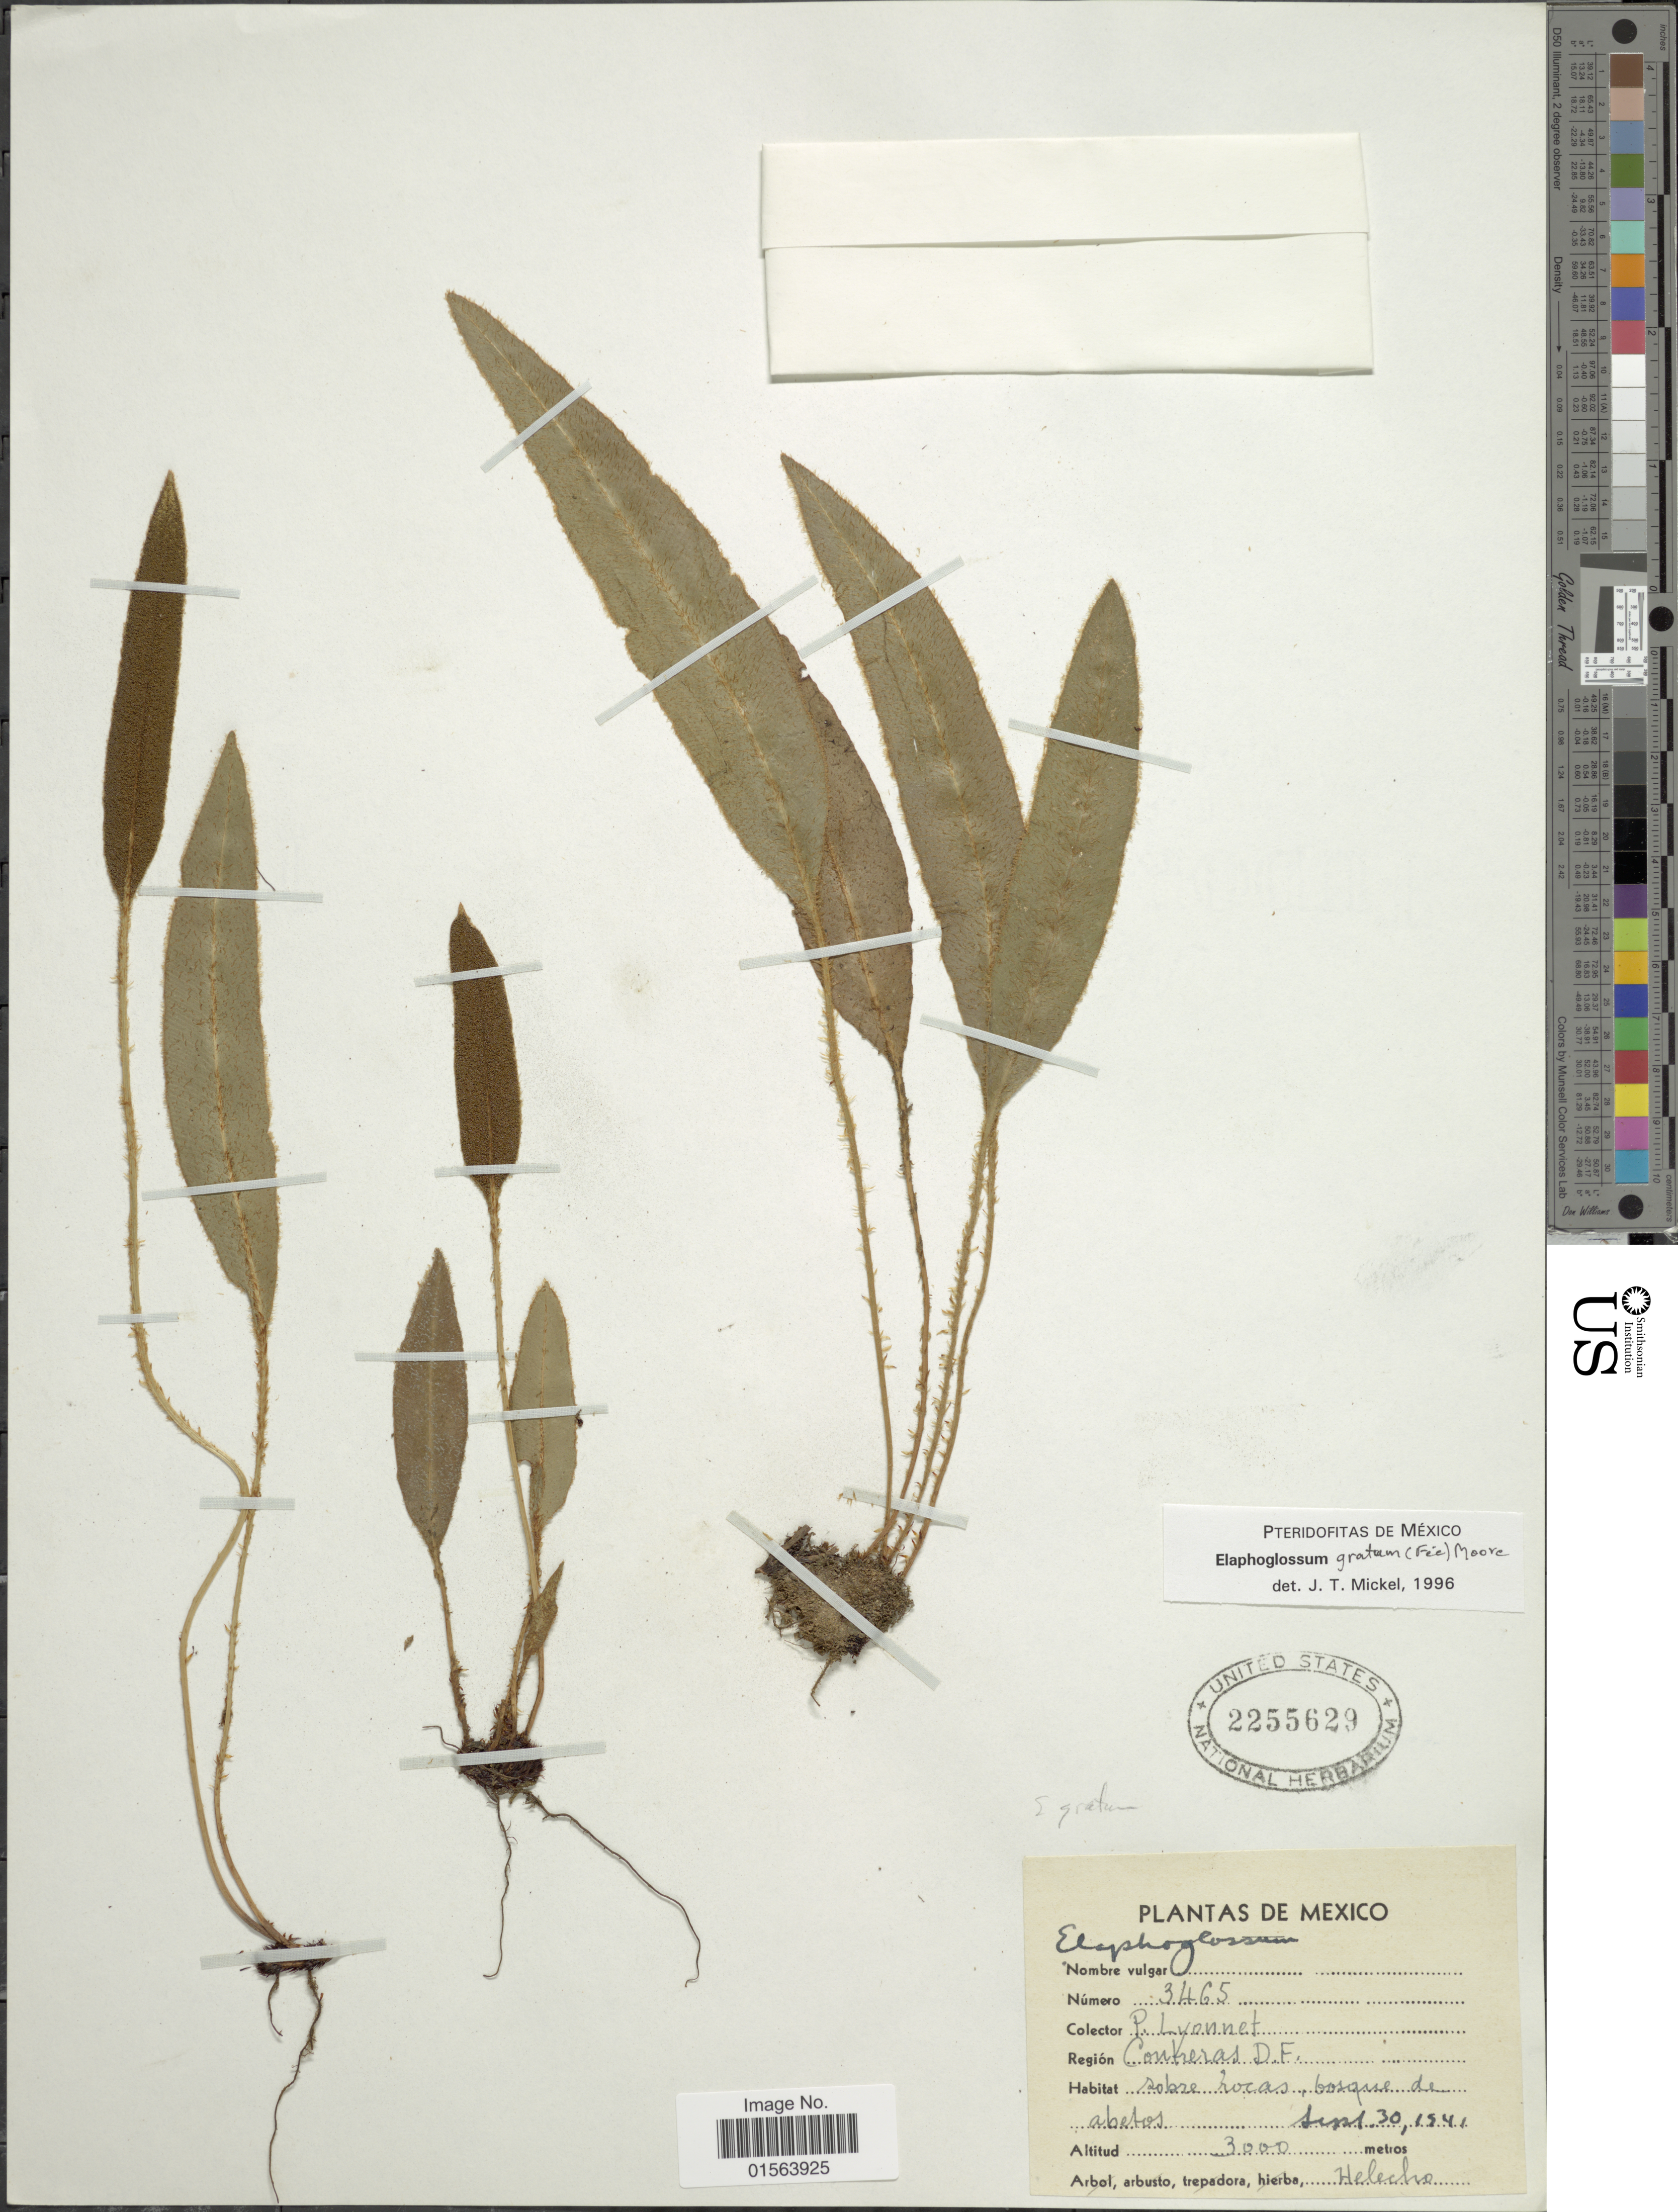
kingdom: Plantae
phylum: Tracheophyta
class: Polypodiopsida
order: Polypodiales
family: Dryopteridaceae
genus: Elaphoglossum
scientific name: Elaphoglossum gratum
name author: (Fée) T. Moore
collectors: P. Lyonnet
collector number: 3465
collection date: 1941-09-30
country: Mexico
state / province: Distrito Federal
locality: Contreras, D. F.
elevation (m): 3000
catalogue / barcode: US 2255629